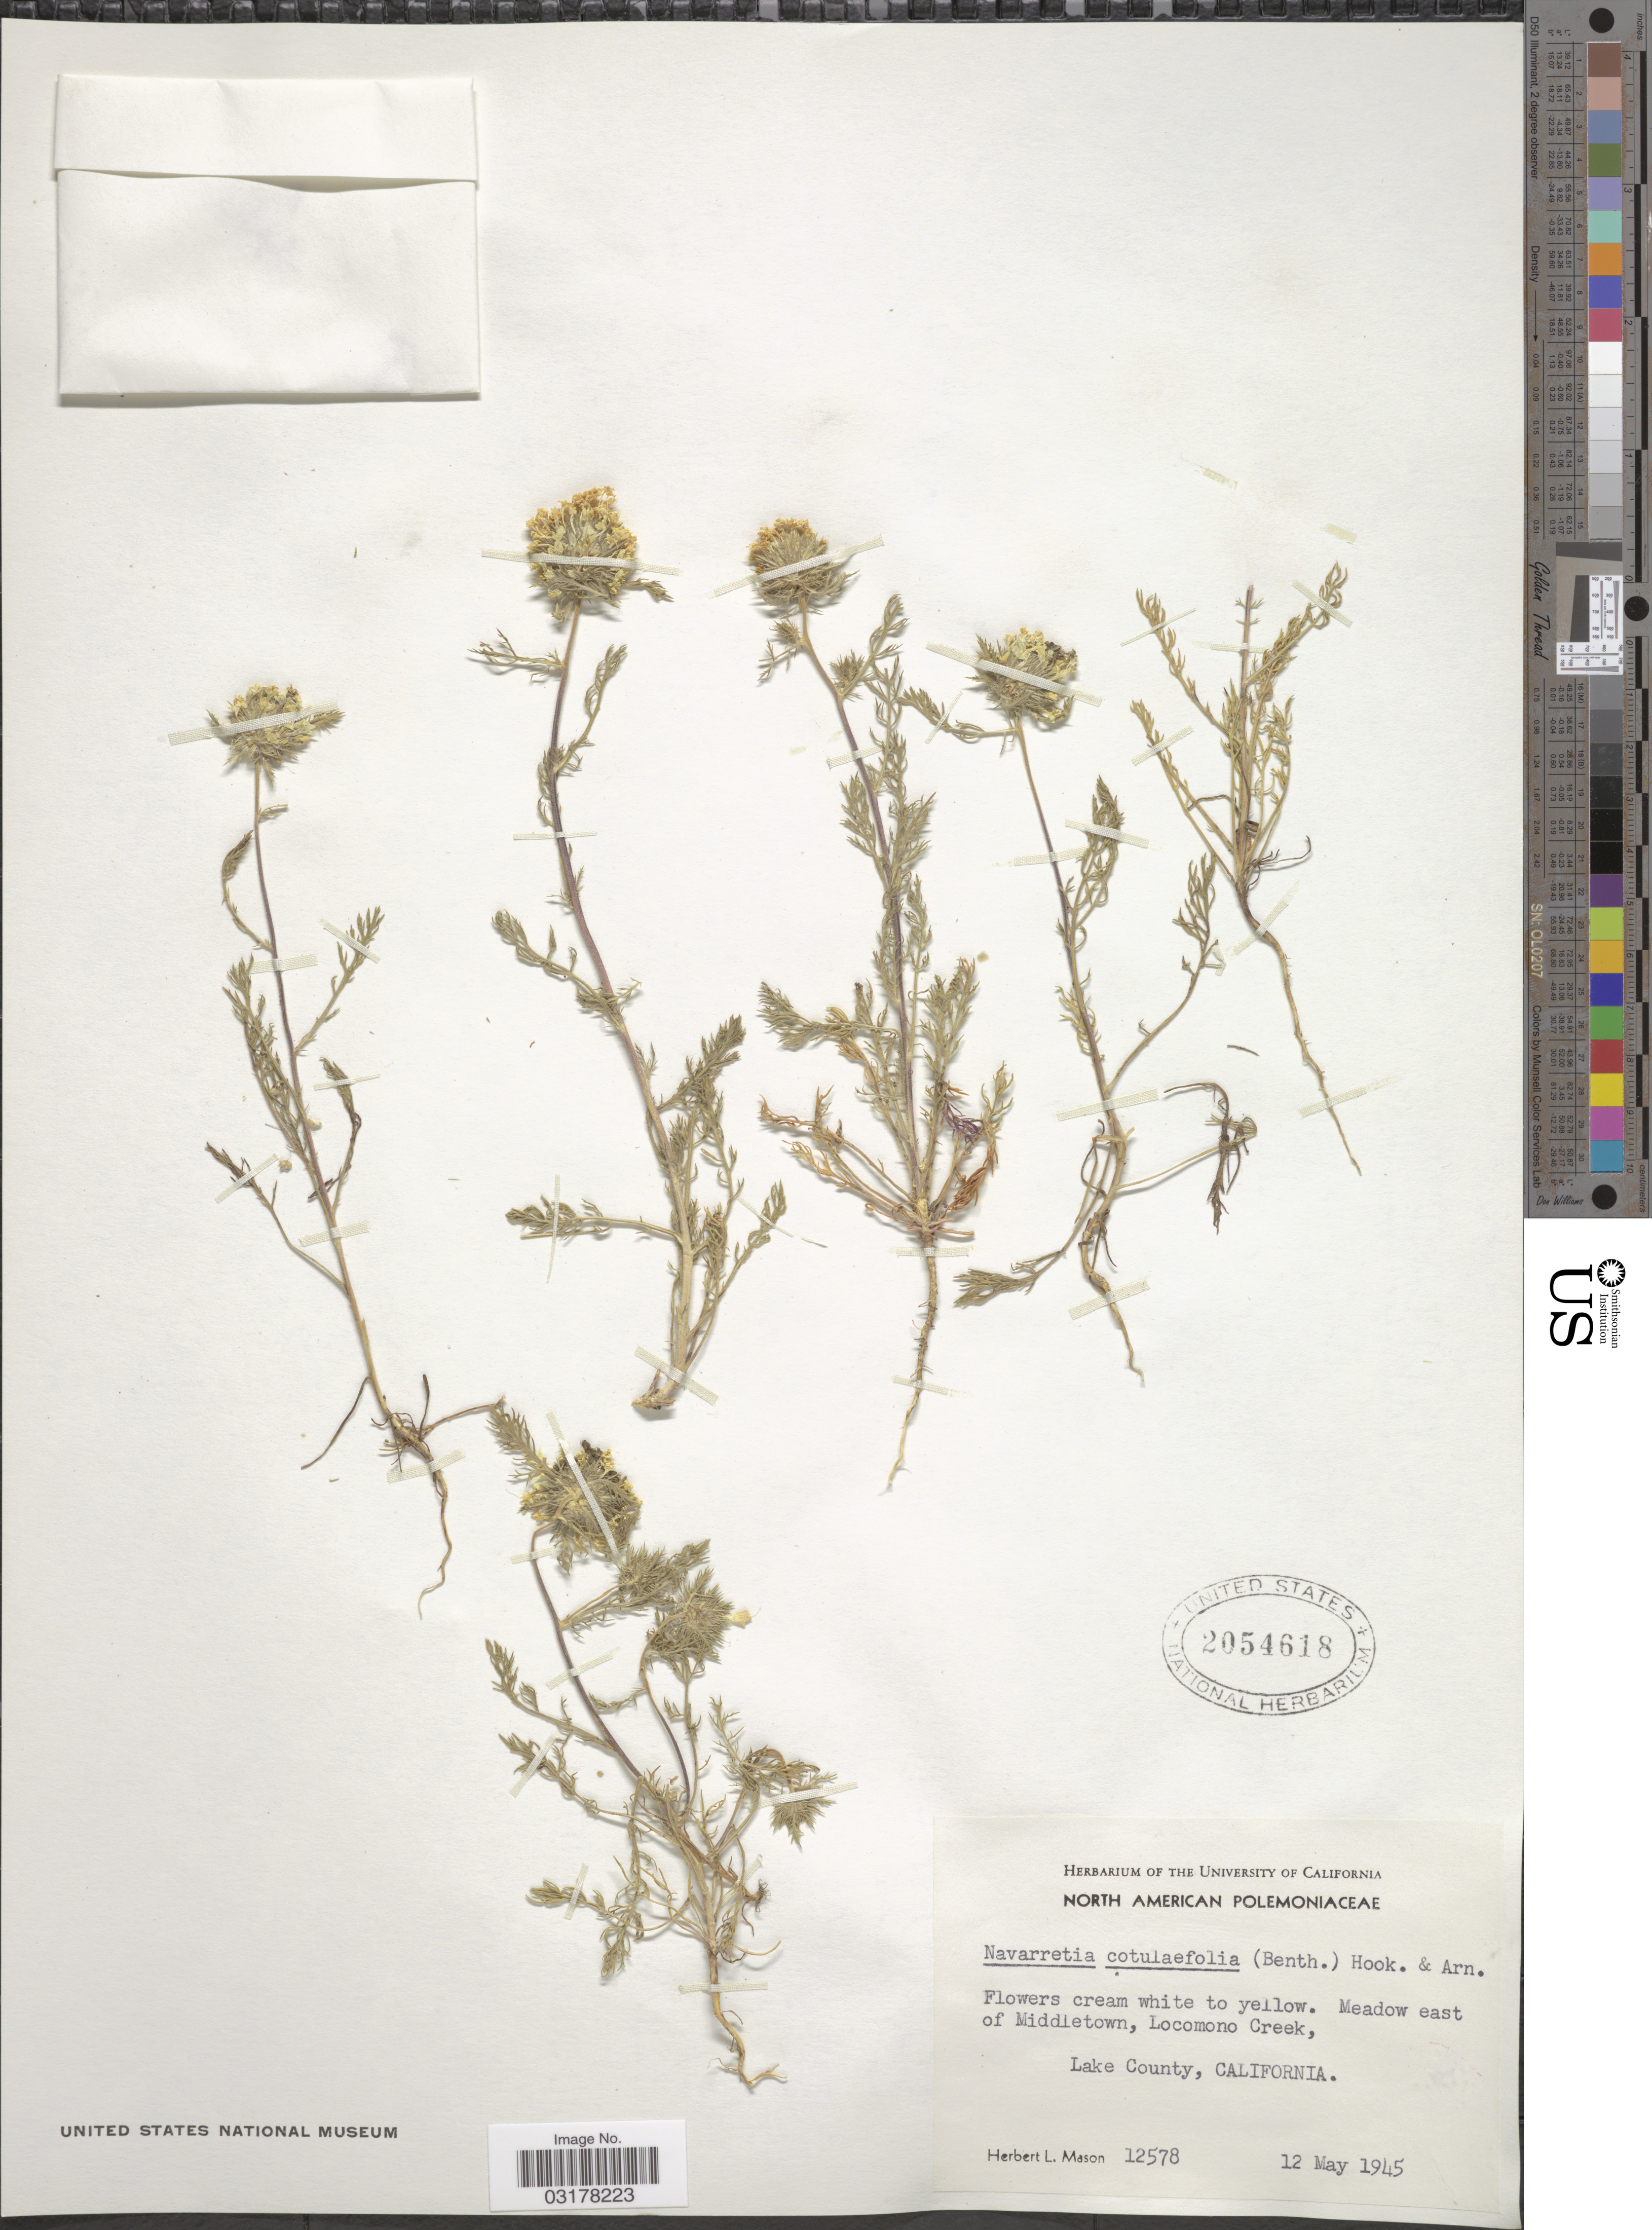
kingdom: Plantae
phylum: Tracheophyta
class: Magnoliopsida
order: Ericales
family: Polemoniaceae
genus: Navarretia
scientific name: Navarretia cotulifolia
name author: (Benth.) Hook. & Arn.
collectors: H. L. Mason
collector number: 12578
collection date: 1945-05-12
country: United States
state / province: California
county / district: Lake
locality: Meadow east of Middletown, Locomono Creek, Lake County.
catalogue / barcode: US 2054618